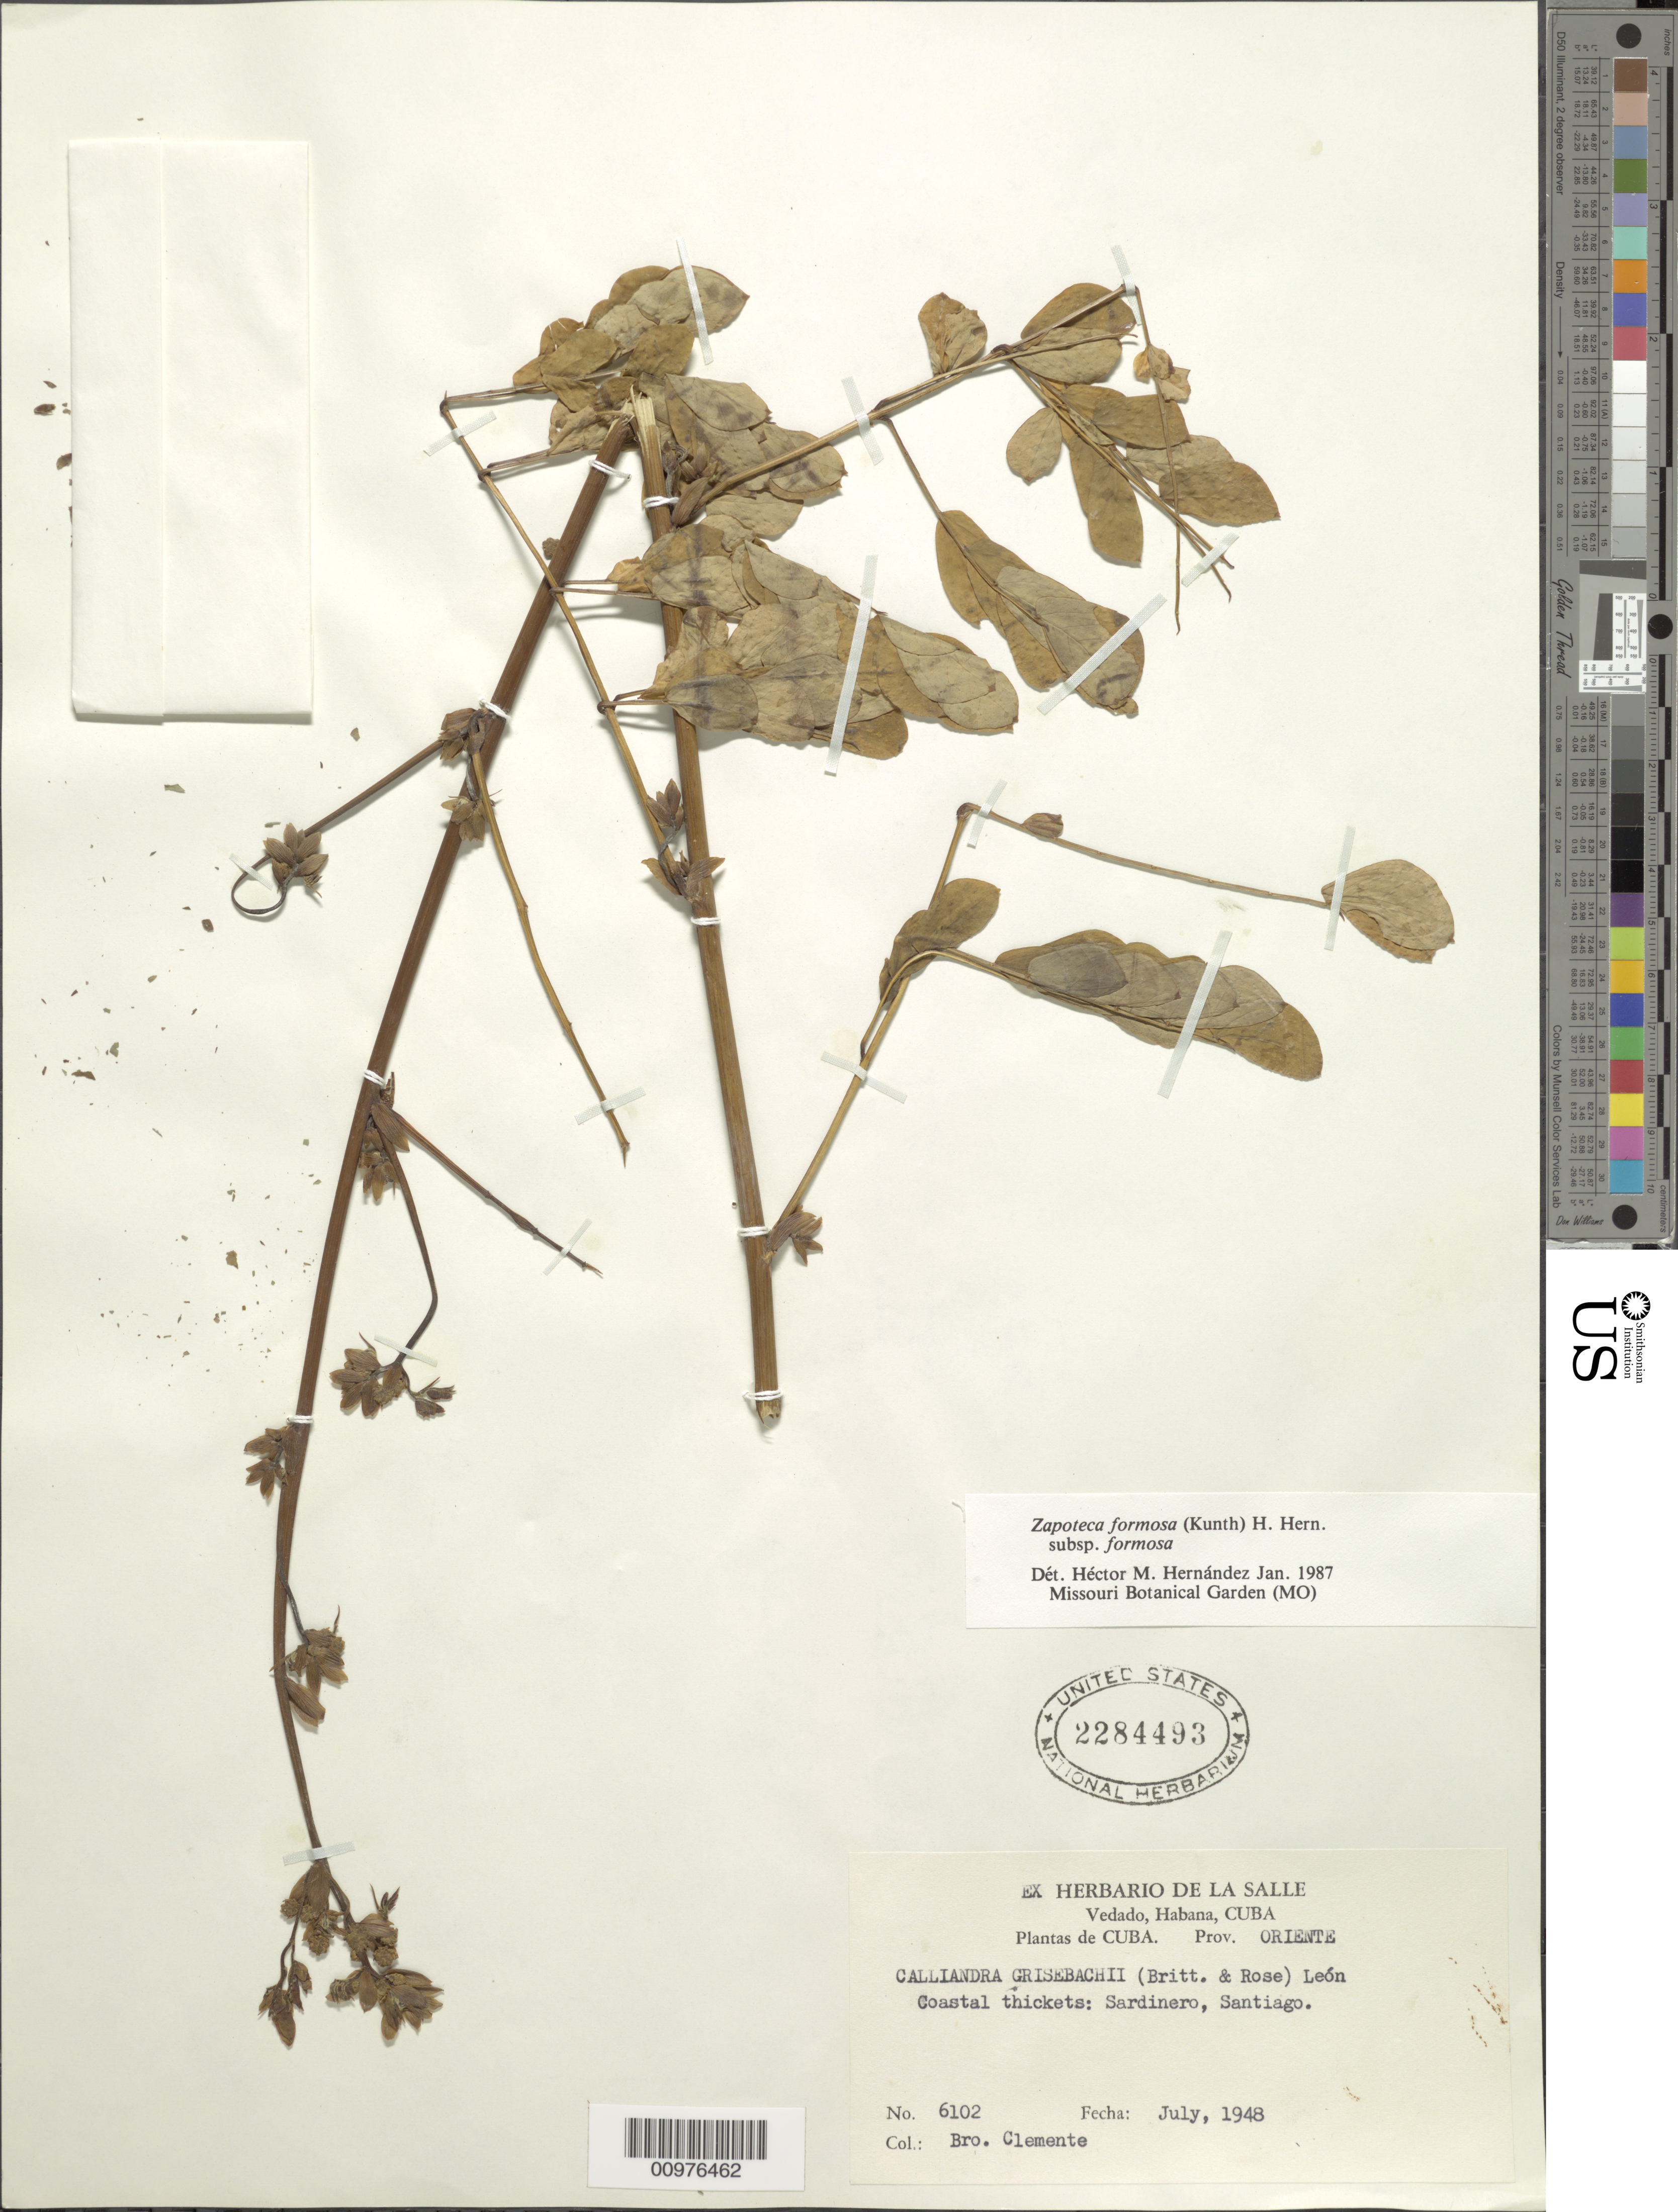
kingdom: Plantae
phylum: Tracheophyta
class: Magnoliopsida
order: Fabales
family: Fabaceae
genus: Zapoteca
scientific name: Zapoteca formosa subsp. formosa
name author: (Kunth) H.M. Hern.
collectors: Bro. Clemente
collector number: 6102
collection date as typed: Jul 1948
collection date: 1948-07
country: Cuba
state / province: Santiago de Cuba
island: Cuba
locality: Coastal Thicket: Sardinero, Santiago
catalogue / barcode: US 2284493